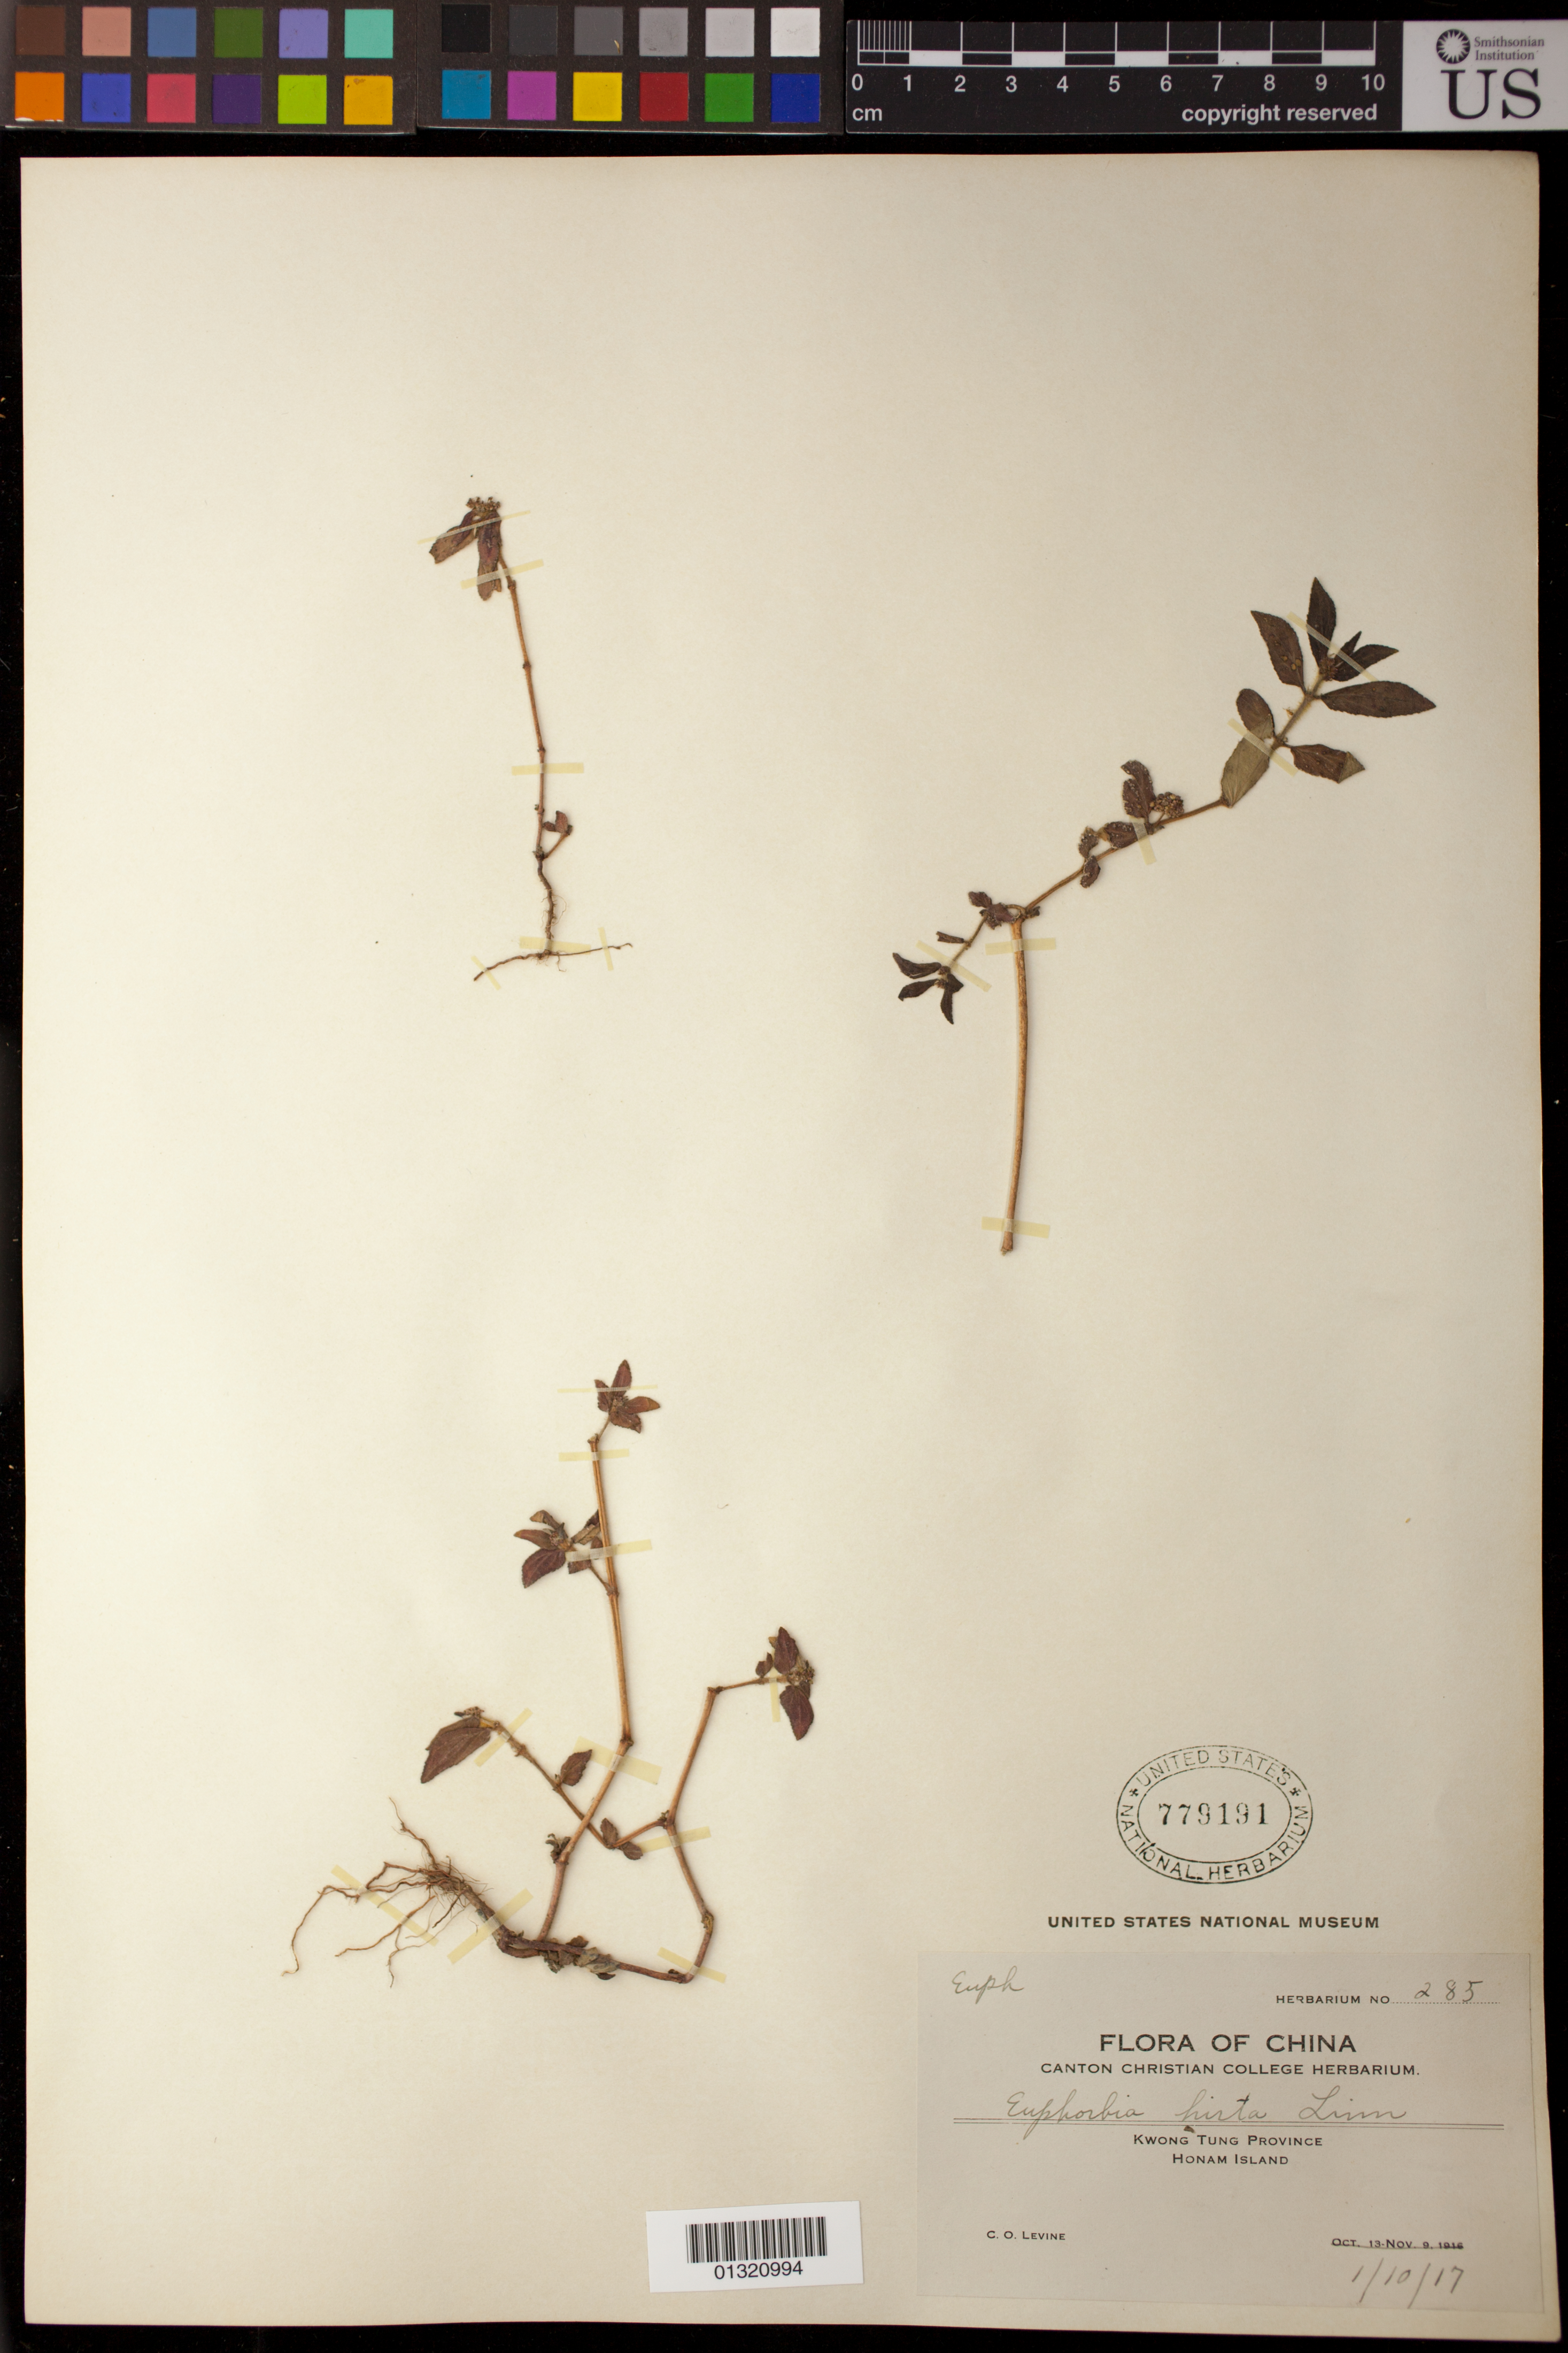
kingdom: Plantae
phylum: Tracheophyta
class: Magnoliopsida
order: Malpighiales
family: Euphorbiaceae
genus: Euphorbia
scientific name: Euphorbia hirta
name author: L.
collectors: C. O. Levine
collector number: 285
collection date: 1917-10-01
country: China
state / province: Guangdong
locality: Kwong Tung Province Honam Island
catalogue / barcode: US 779191